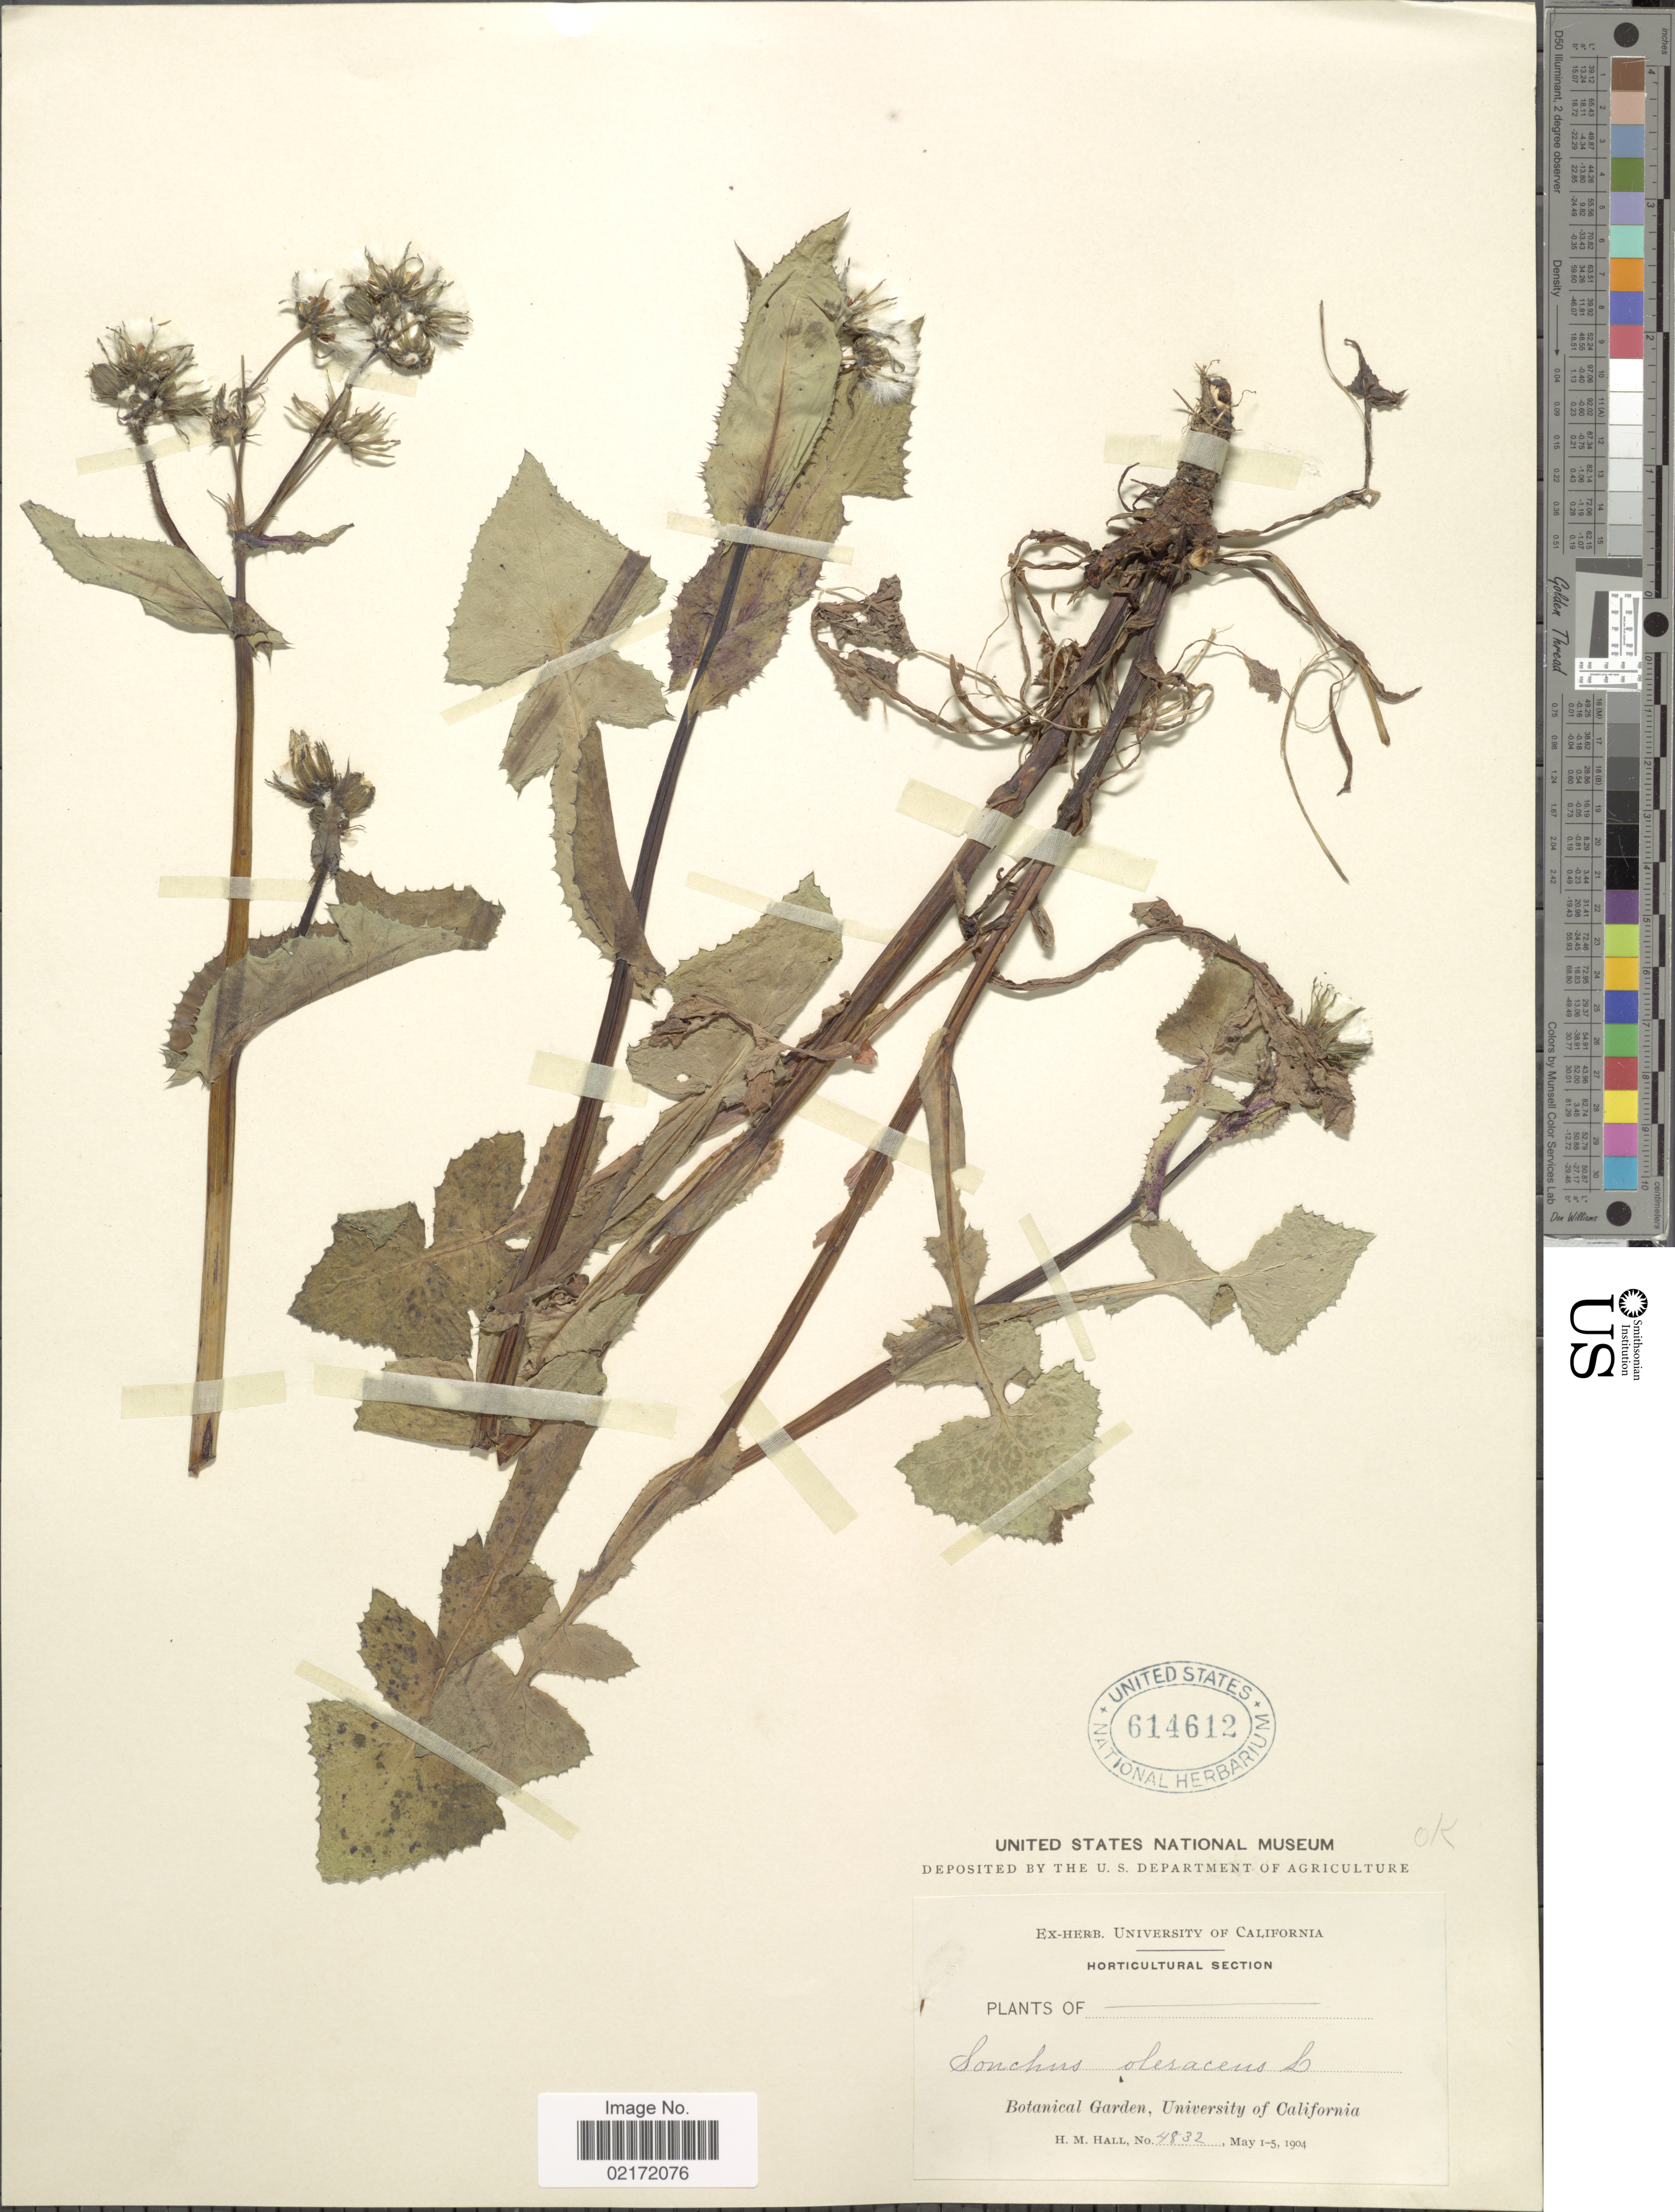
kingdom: Plantae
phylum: Tracheophyta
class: Magnoliopsida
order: Asterales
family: Asteraceae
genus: Sonchus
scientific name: Sonchus oleraceus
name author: L.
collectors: H. M. Hall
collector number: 4832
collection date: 1904-05-01/1904-05-05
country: United States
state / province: California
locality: Horticultural Section. Botanical Garden, University of California.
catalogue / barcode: US 614612